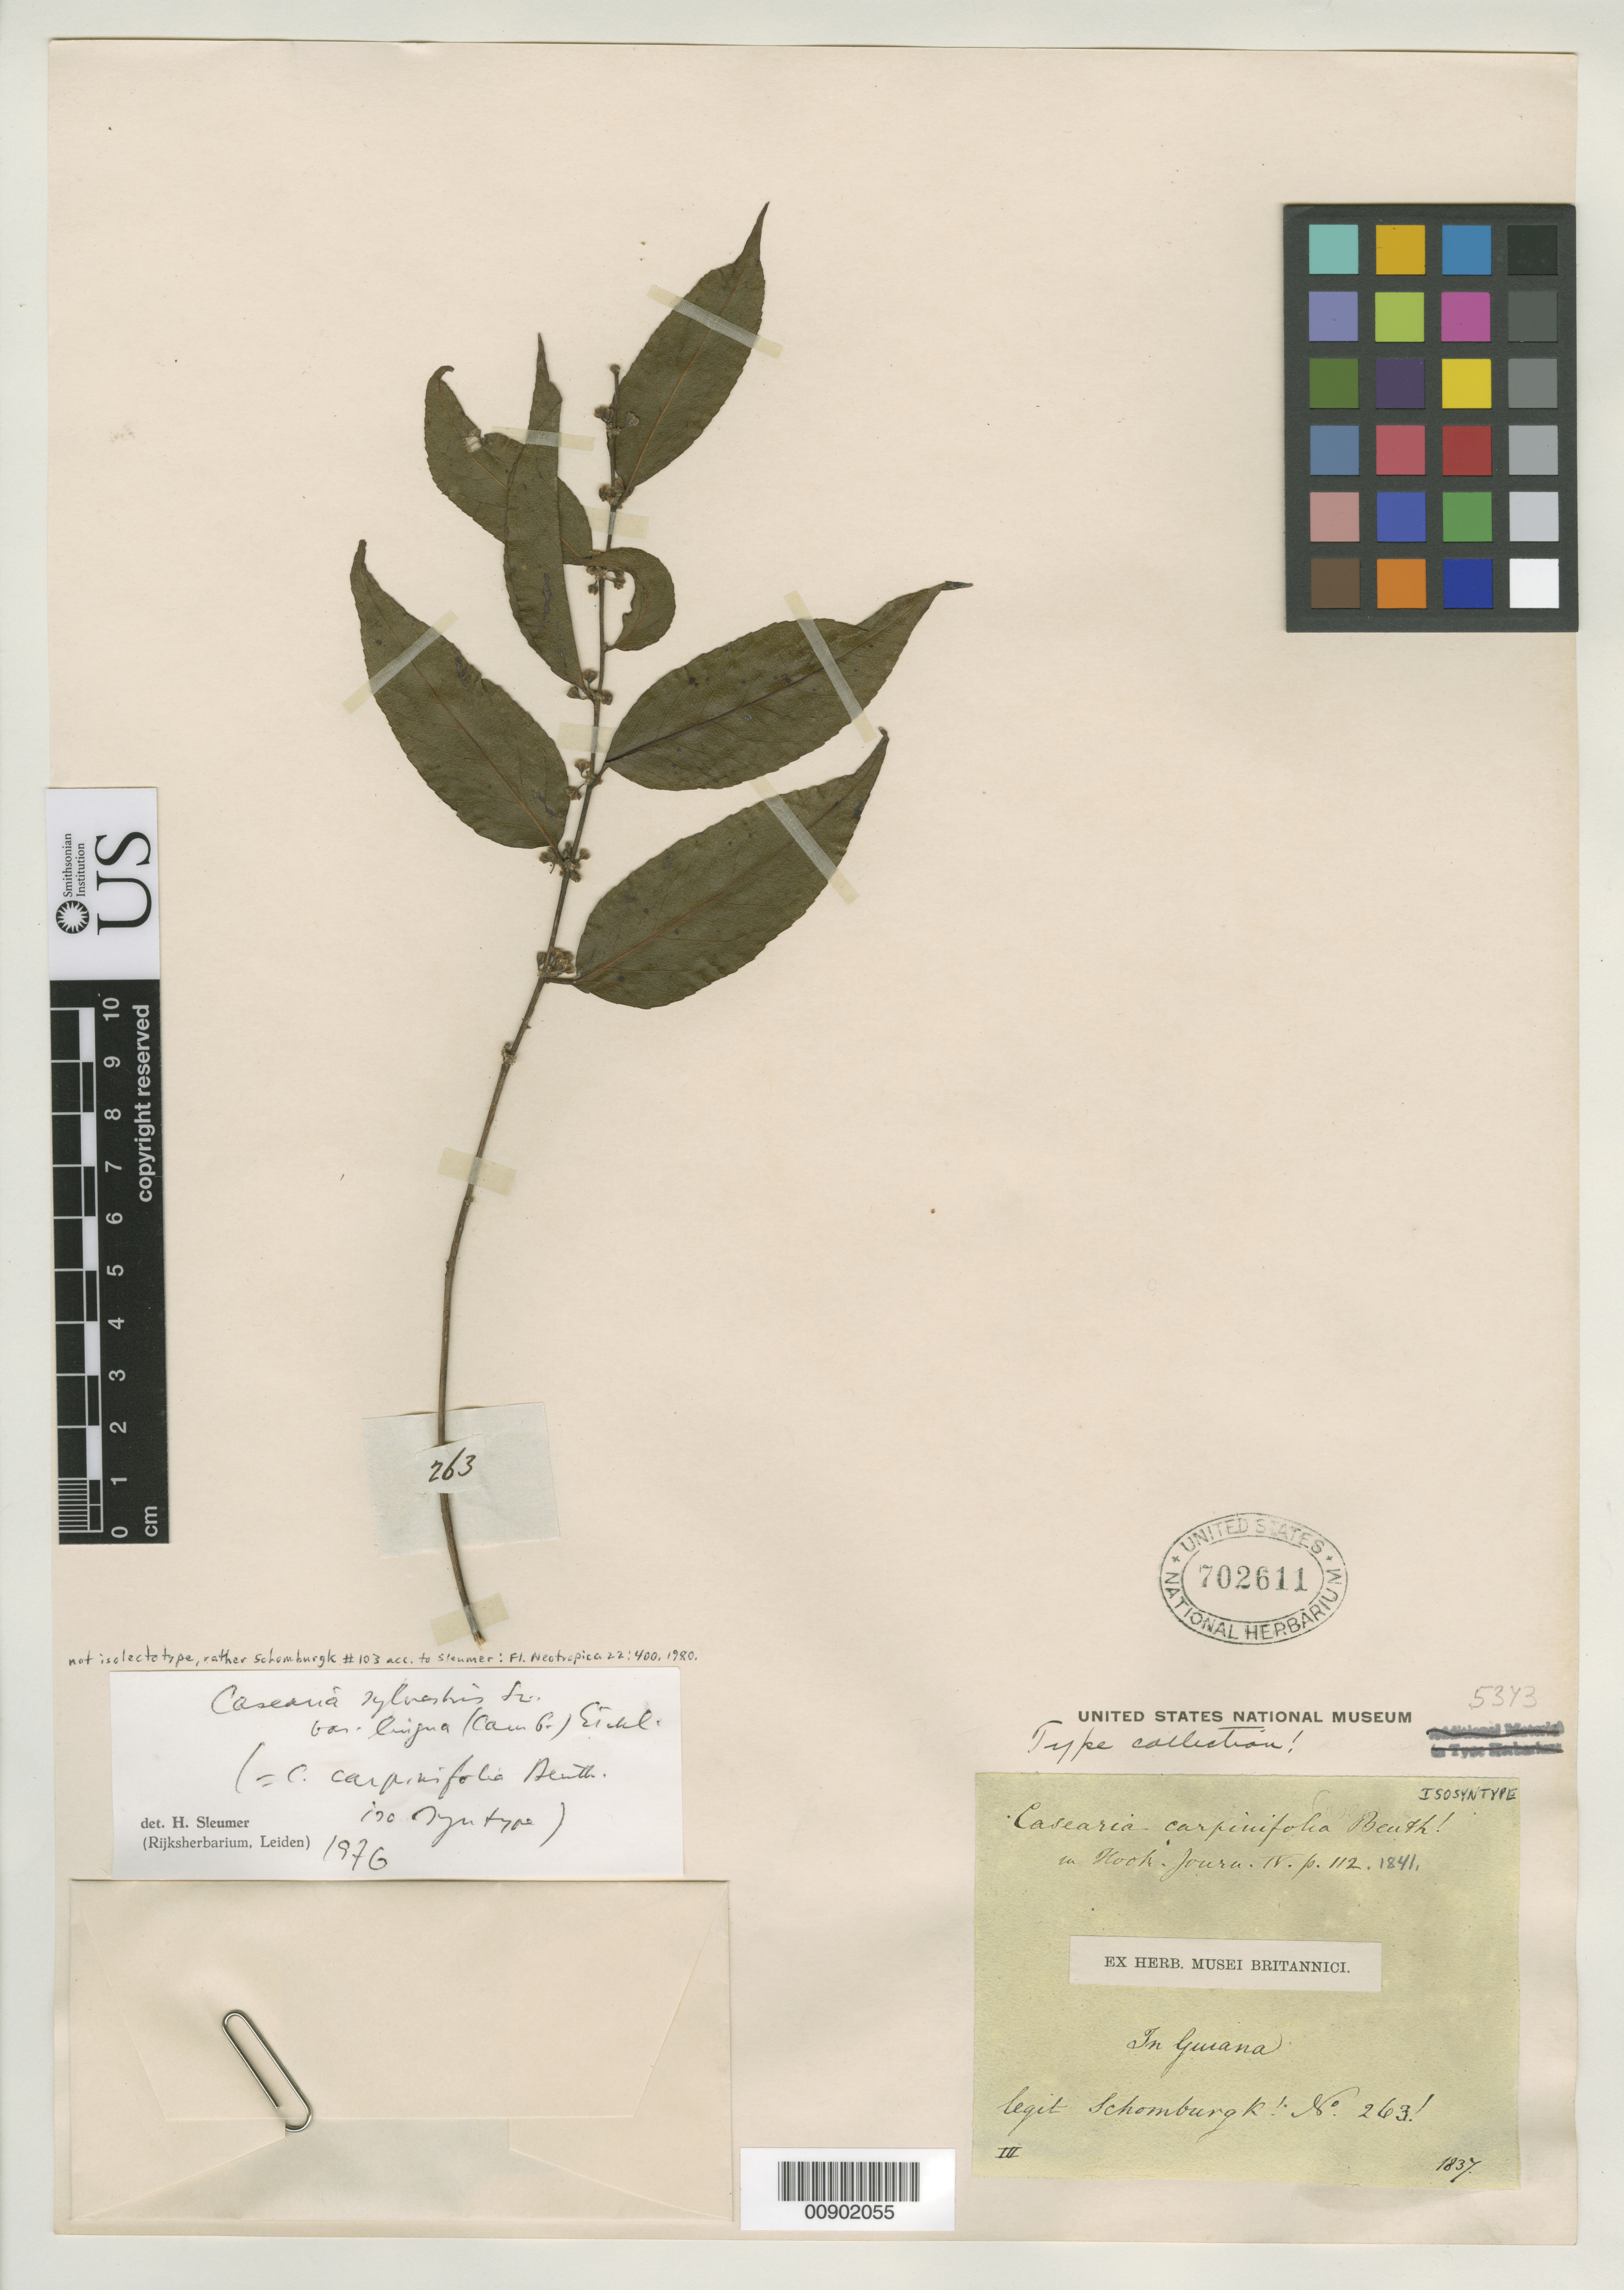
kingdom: Plantae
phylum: Tracheophyta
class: Magnoliopsida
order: Malpighiales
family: Salicaceae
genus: Casearia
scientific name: Casearia carpinifolia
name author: Benth.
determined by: Sleumer, H. O.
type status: Isosyntype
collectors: M. R. Schomburgk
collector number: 263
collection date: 1837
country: Guyana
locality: In Guiana.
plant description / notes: Lectotype collection is Schomburgk 103 as cited by Sleumer, Fl. Neotrop. Monogr. 22: 400 (1980).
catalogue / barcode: US 702611